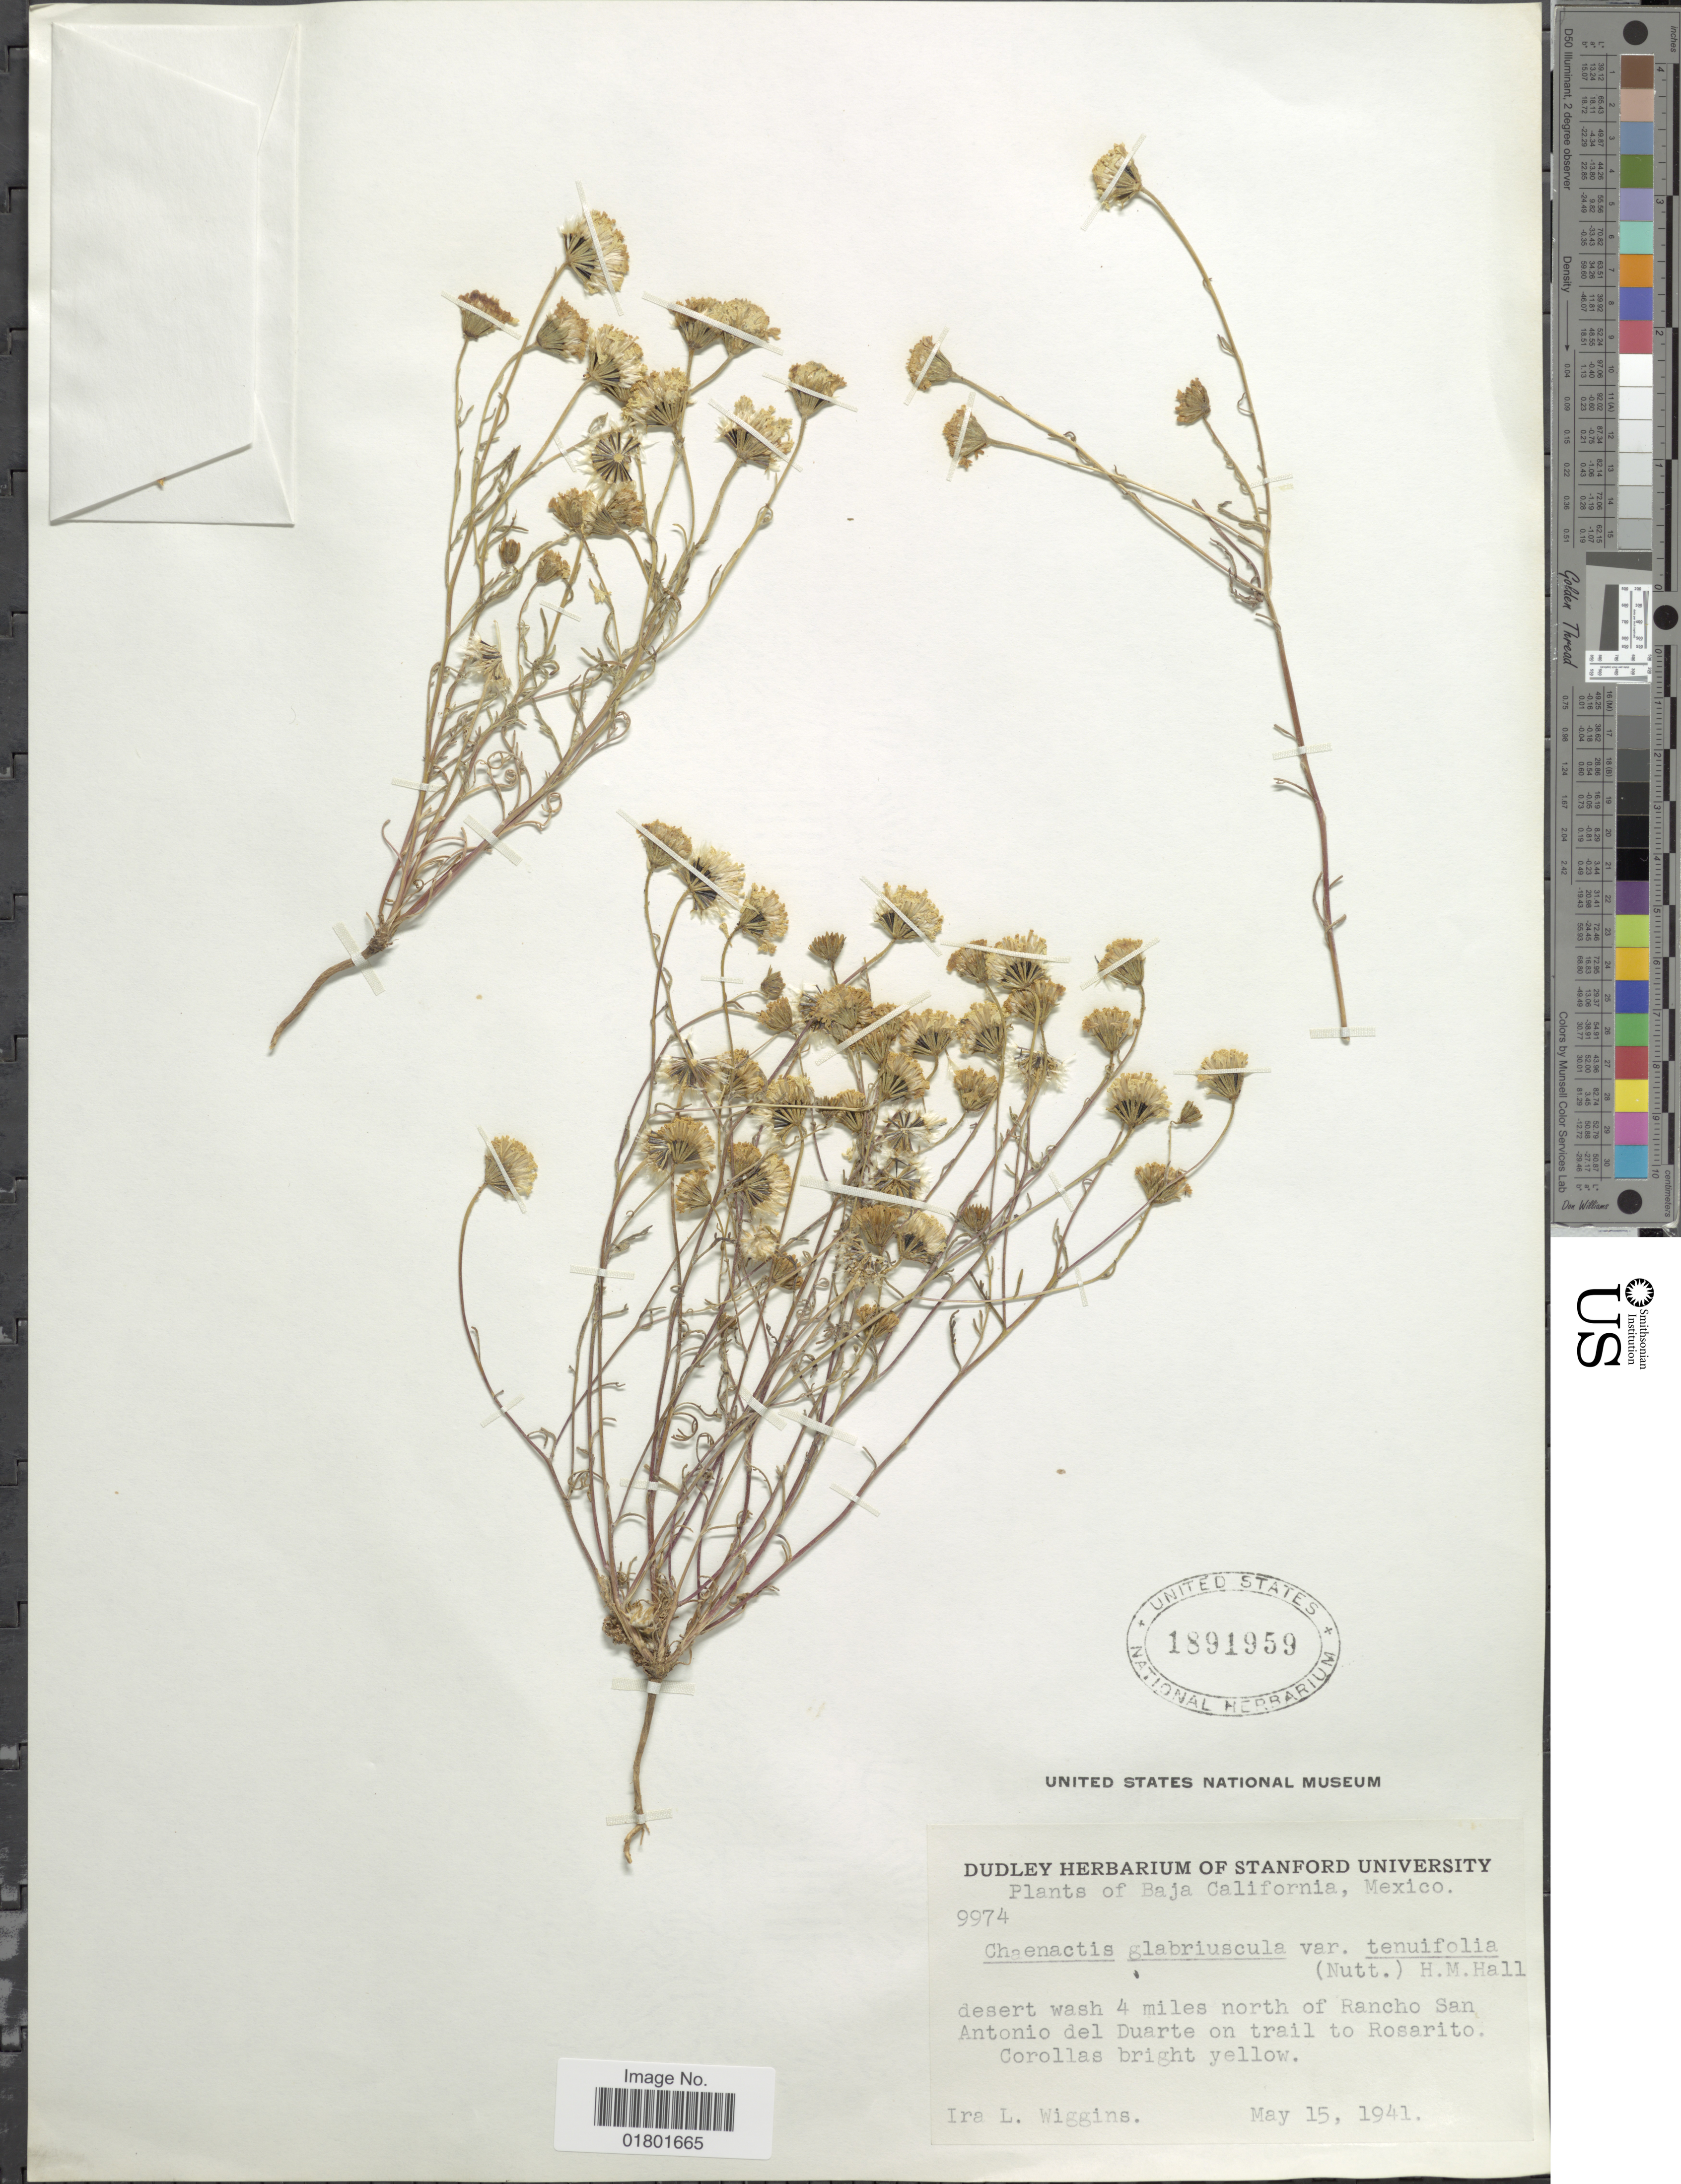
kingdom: Plantae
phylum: Tracheophyta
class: Magnoliopsida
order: Asterales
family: Asteraceae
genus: Chaenactis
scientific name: Chaenactis glabriuscula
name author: DC.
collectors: I. L. Wiggins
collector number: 9974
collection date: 1941-05-15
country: Mexico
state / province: Baja California Sur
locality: Desert wash 4 miles north of Rancho San Antonio del Duarte on trail to Rosarito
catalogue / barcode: US 1891959